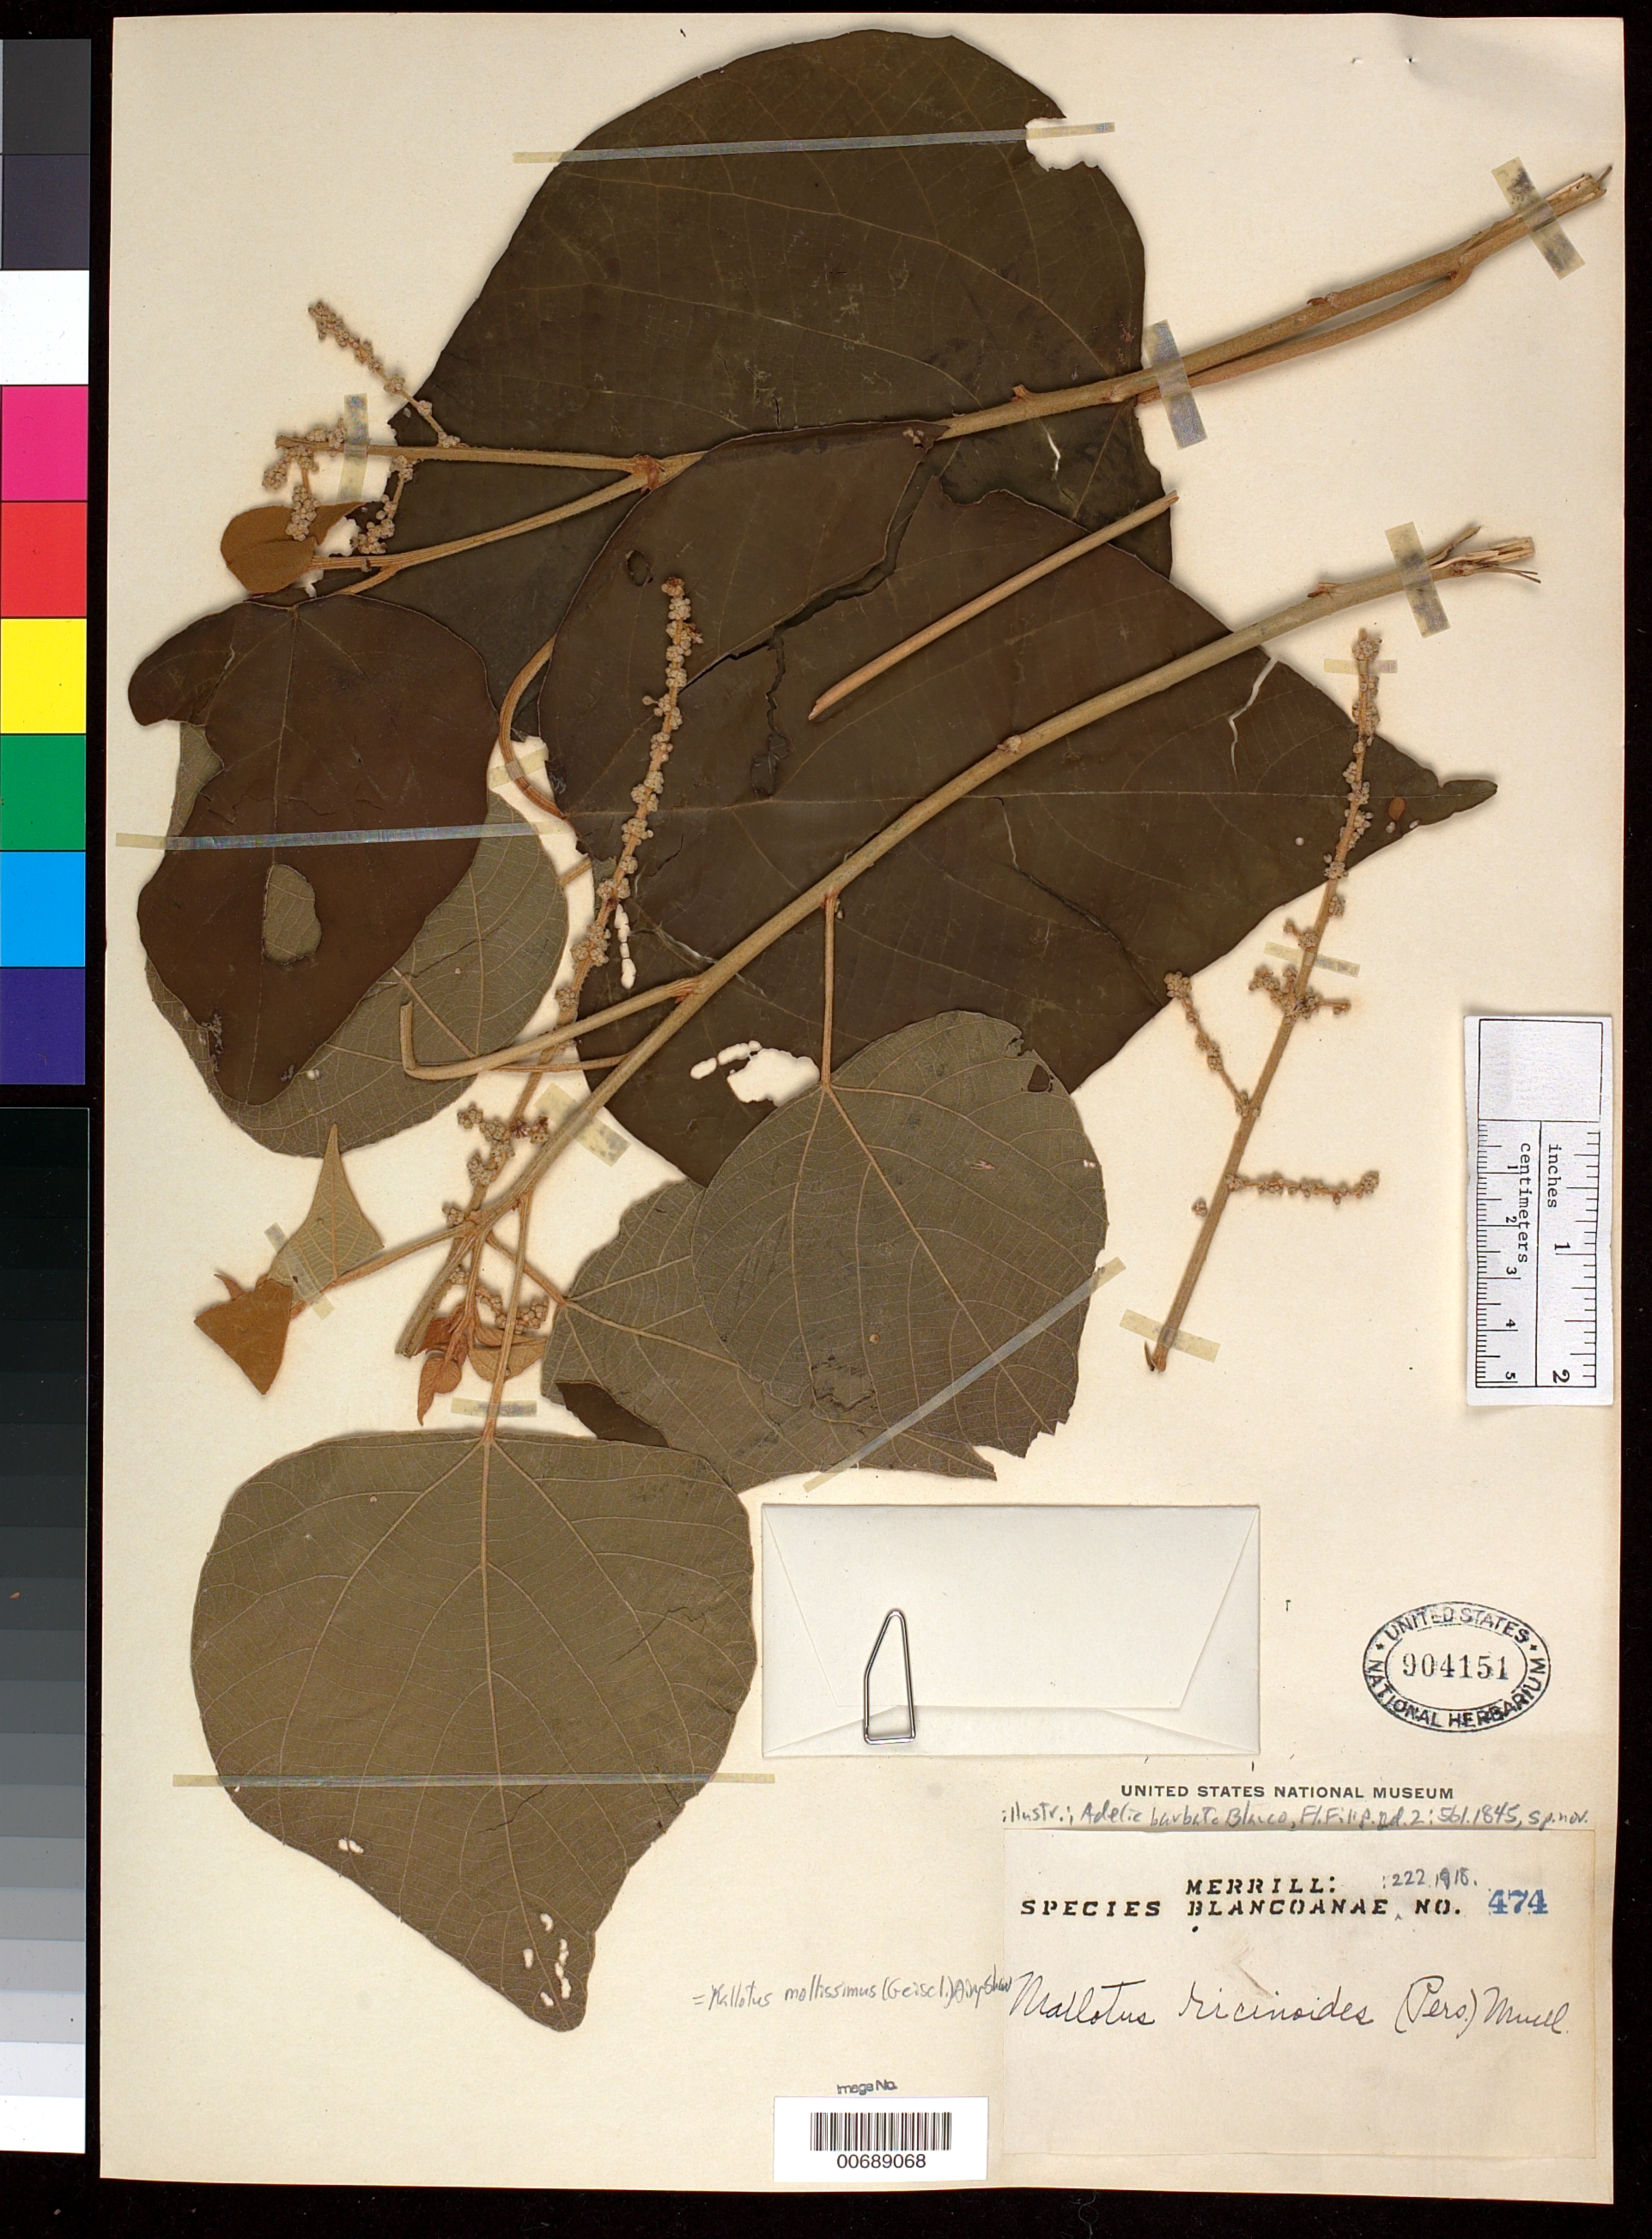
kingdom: Plantae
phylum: Tracheophyta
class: Magnoliopsida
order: Malpighiales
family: Euphorbiaceae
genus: Mallotus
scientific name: Mallotus mollissimus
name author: (Geiseler) Airy Shaw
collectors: E. D. Merrill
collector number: Sp. Blancoan. 0474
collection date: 1914-10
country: Philippines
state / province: Calabarzon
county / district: Rizal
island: Luzon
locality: Antipolo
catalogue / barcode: US 904151